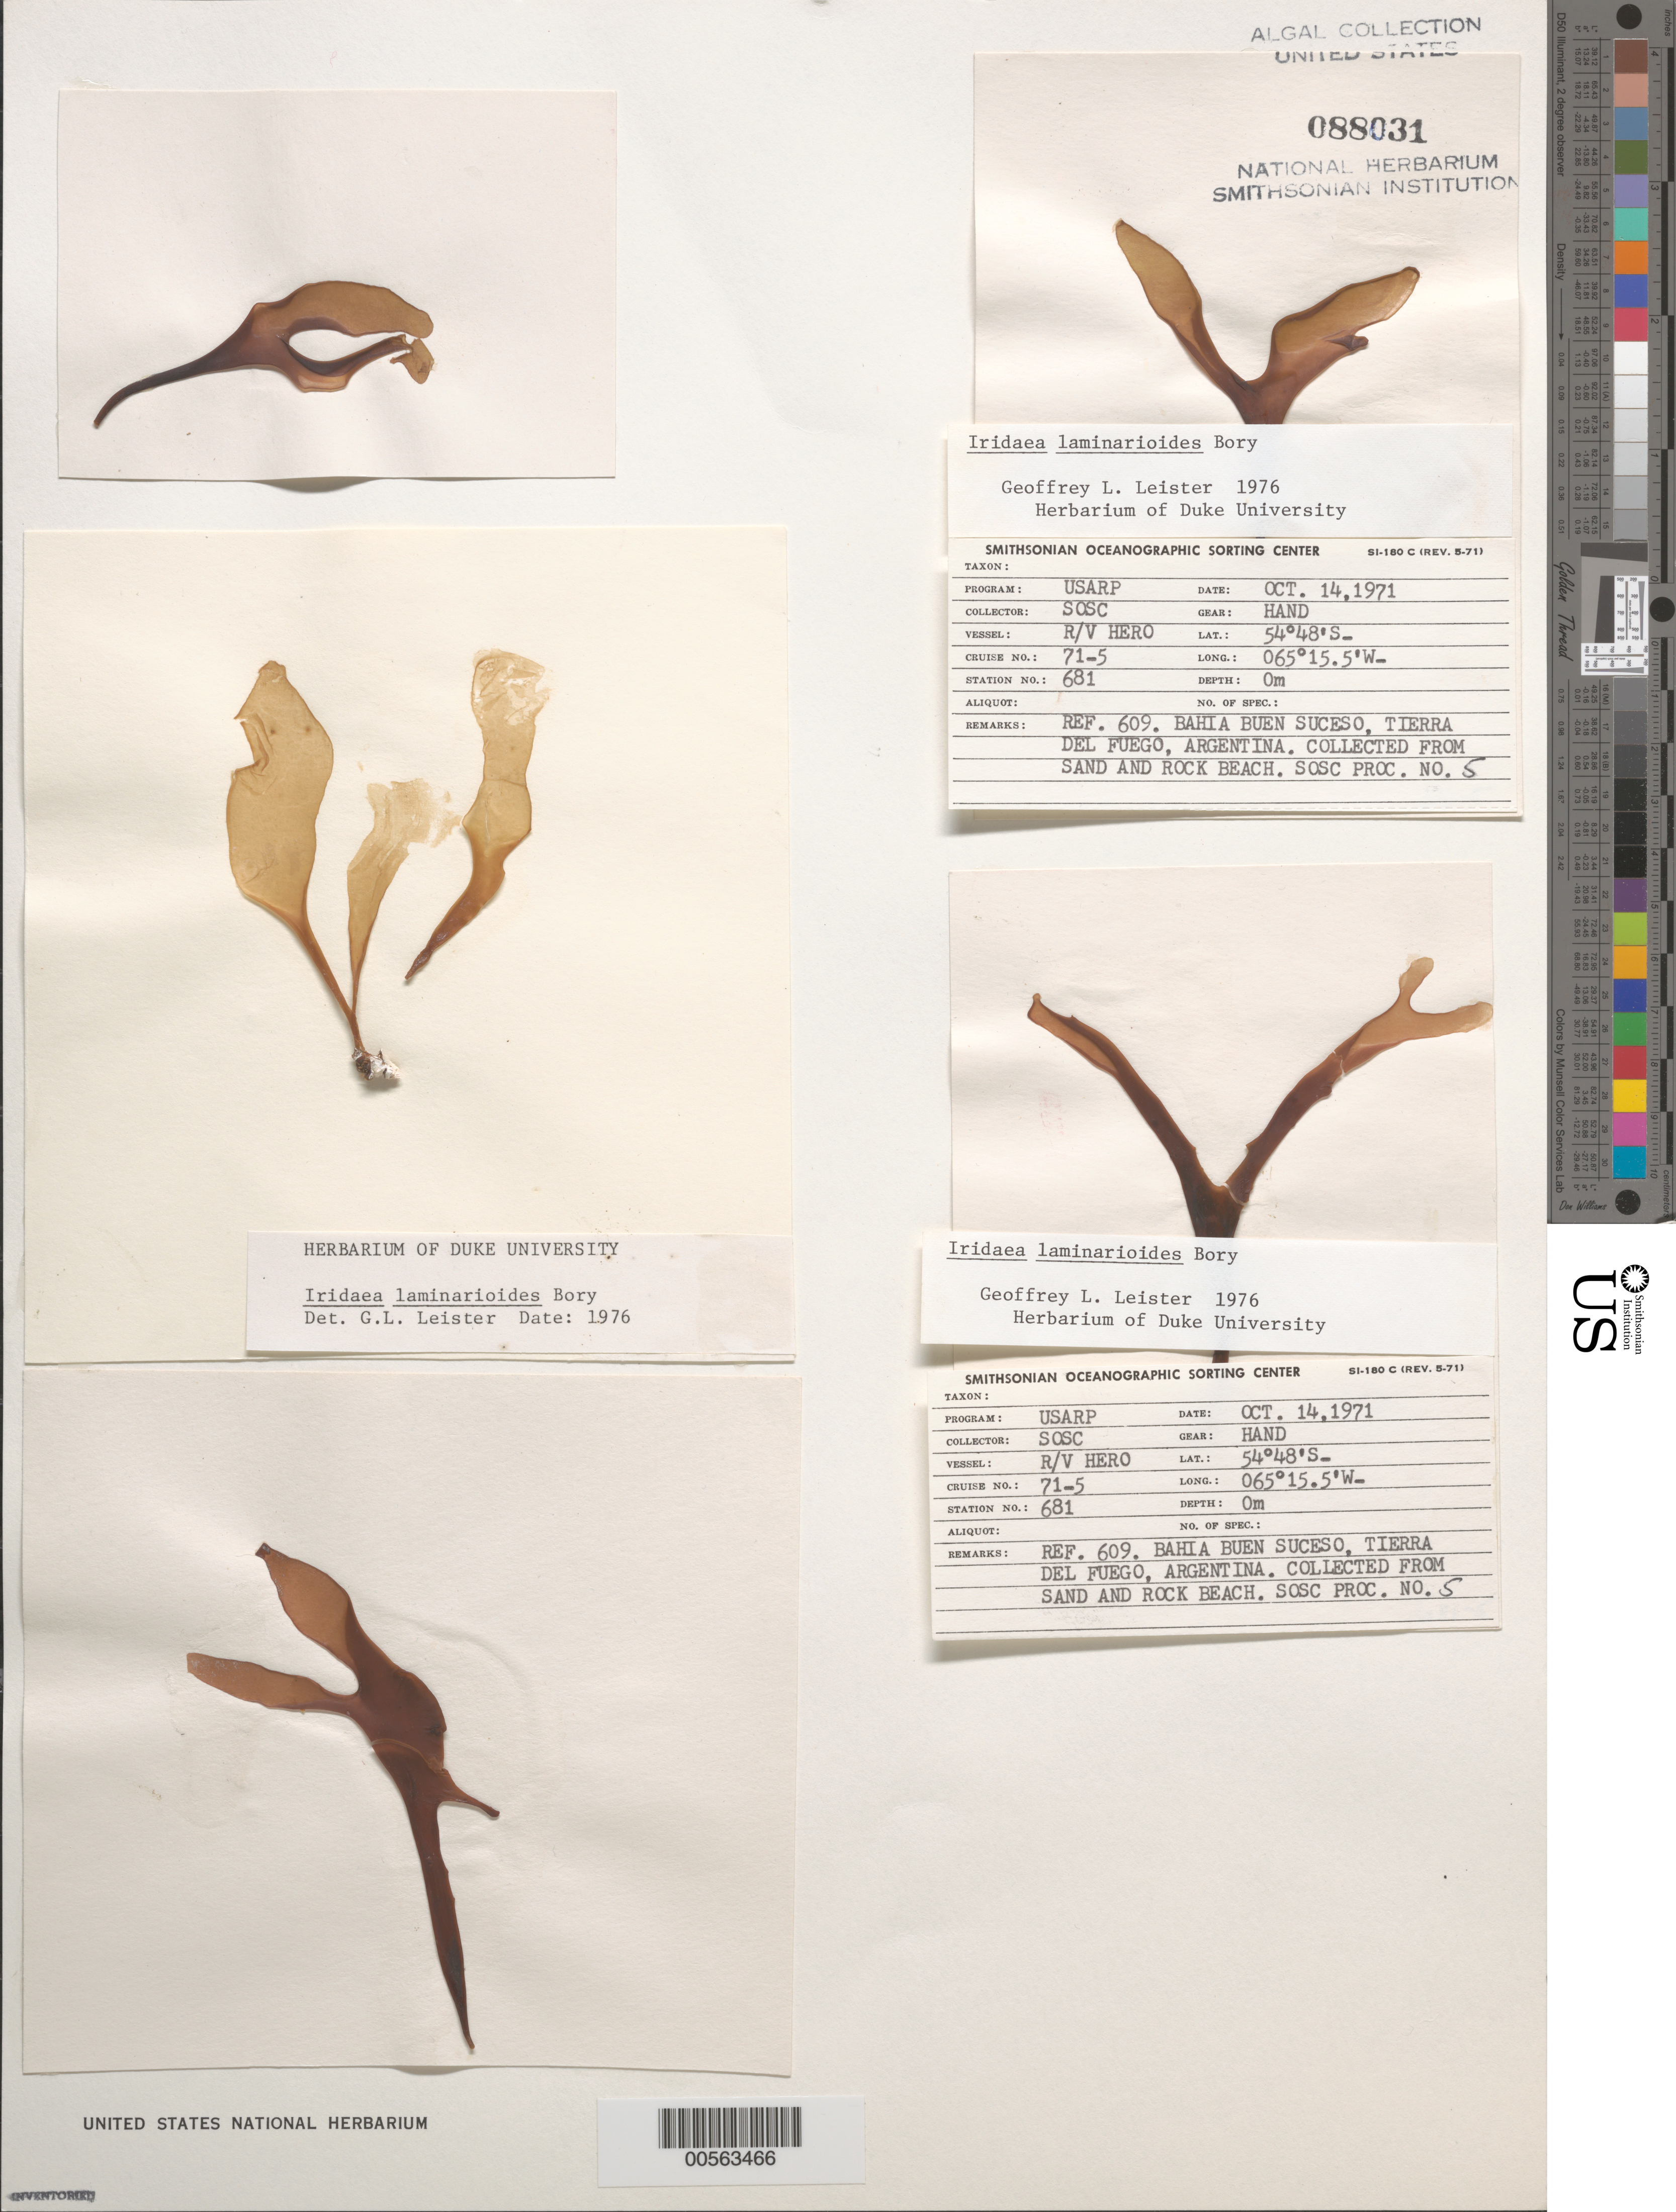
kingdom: Plantae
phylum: Rhodophyta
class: Florideophyceae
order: Gigartinales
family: Gigartinaceae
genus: Mazzaella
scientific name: Mazzaella laminarioides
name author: (Bory) Fredericq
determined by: Algae name updating Project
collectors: SOSC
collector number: Station 681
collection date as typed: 14 Oct 1971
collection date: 1971-10-14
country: Argentina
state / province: Tierra del Fuego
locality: Bahia Buen Suceso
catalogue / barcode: US 88031